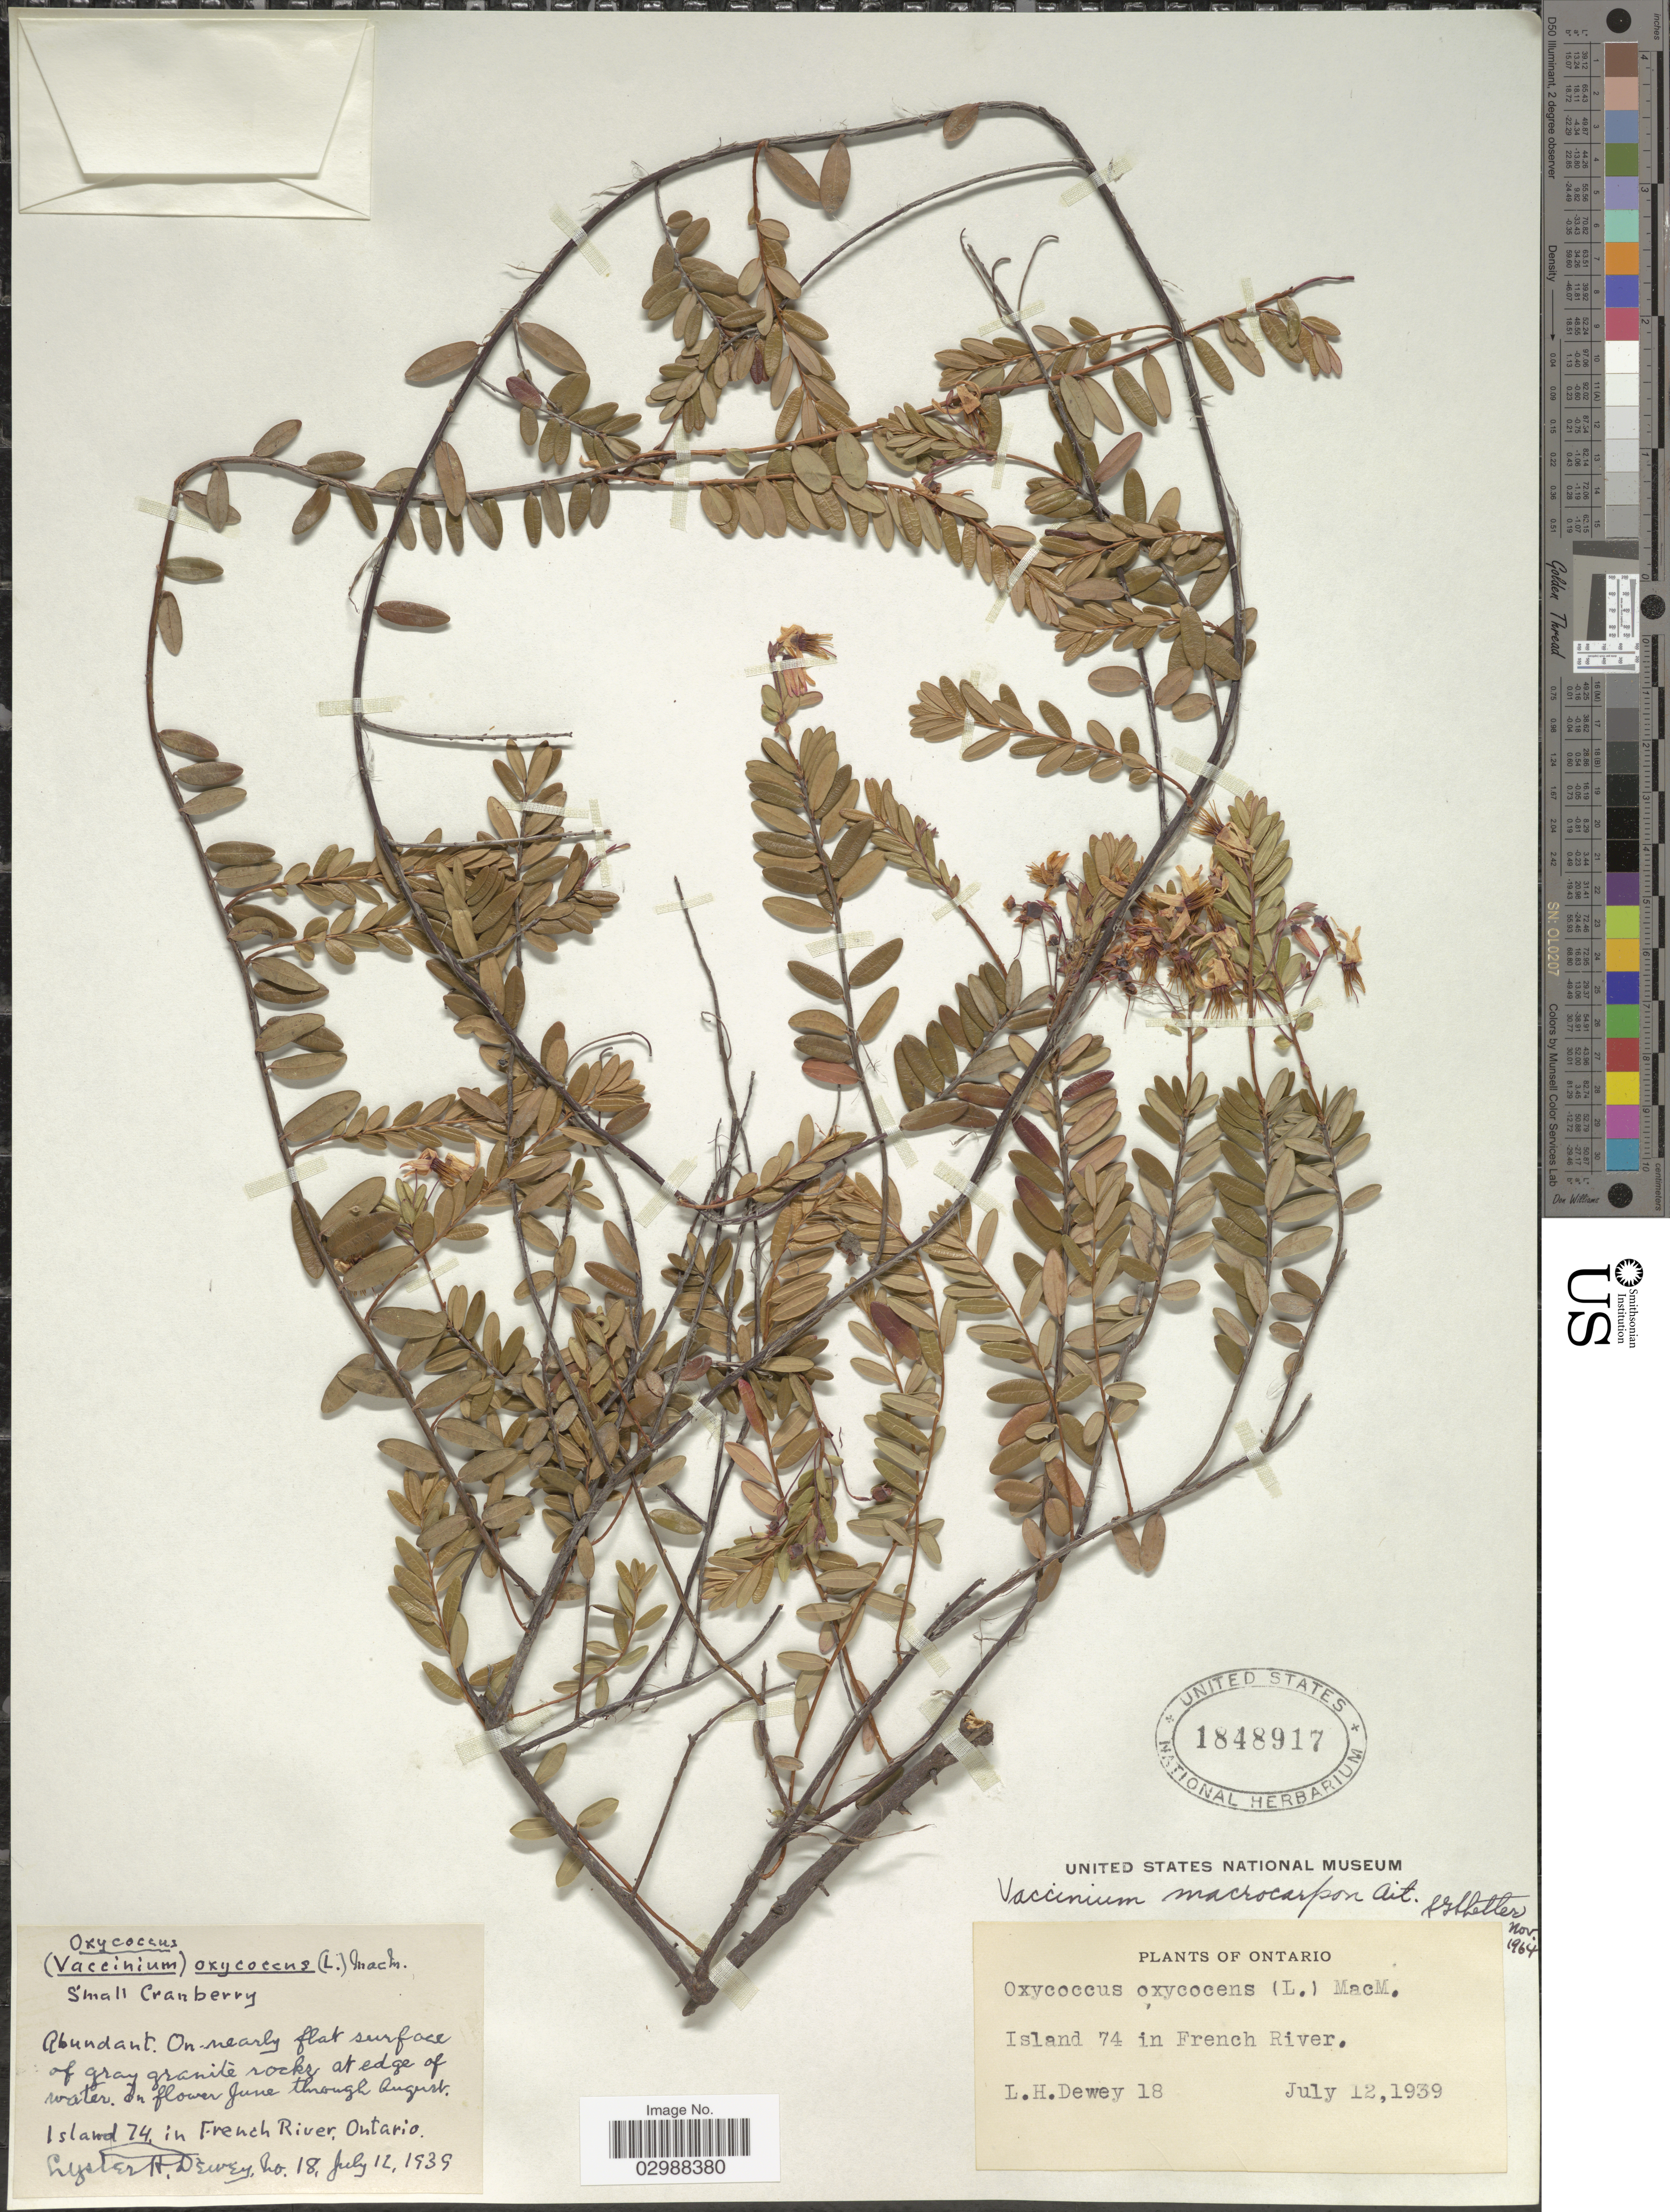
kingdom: Plantae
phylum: Tracheophyta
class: Magnoliopsida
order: Ericales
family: Ericaceae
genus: Vaccinium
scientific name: Vaccinium macrocarpon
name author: Aiton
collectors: L. H. Dewey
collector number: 18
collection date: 1939-07-12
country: Canada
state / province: Ontario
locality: Island 74 in French River.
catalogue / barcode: US 1848917